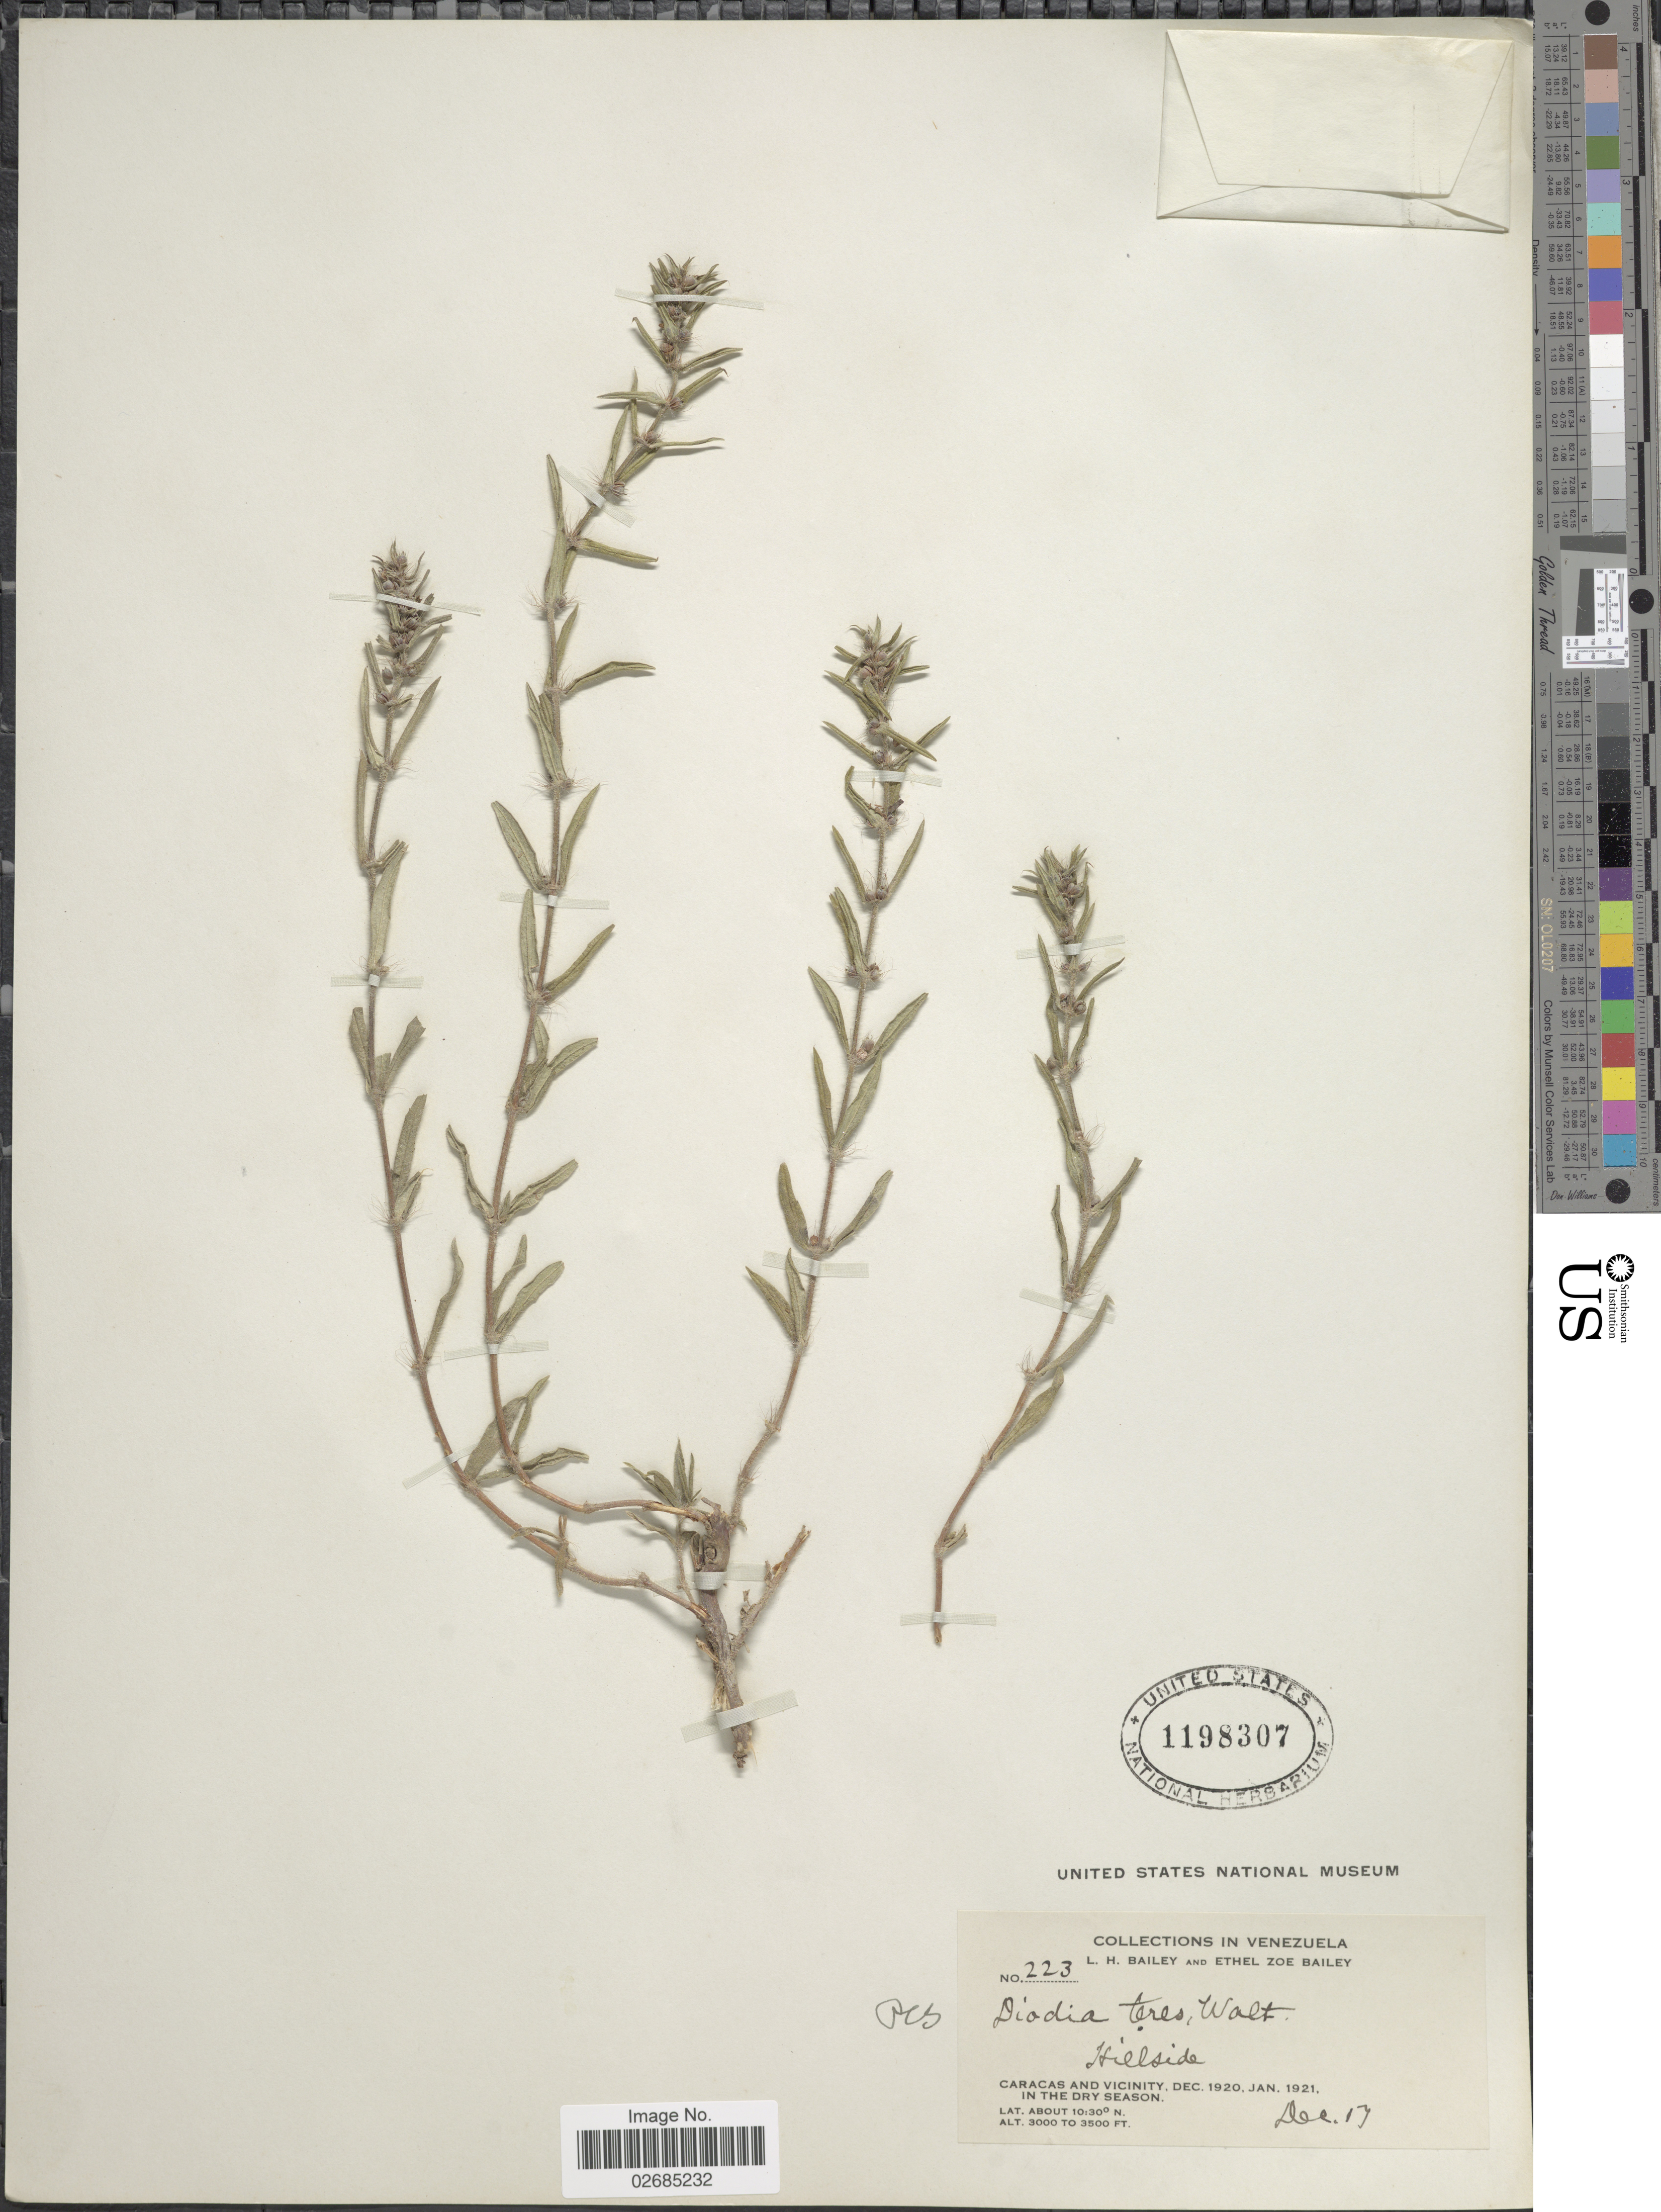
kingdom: Plantae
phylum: Tracheophyta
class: Magnoliopsida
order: Gentianales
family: Rubiaceae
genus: Diodia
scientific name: Diodia teres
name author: Walter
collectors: L. H. Bailey & E. Z. Bailey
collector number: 223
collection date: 1921-12-17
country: Venezuela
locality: Caracas and vicinity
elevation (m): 914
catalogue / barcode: US 1198307